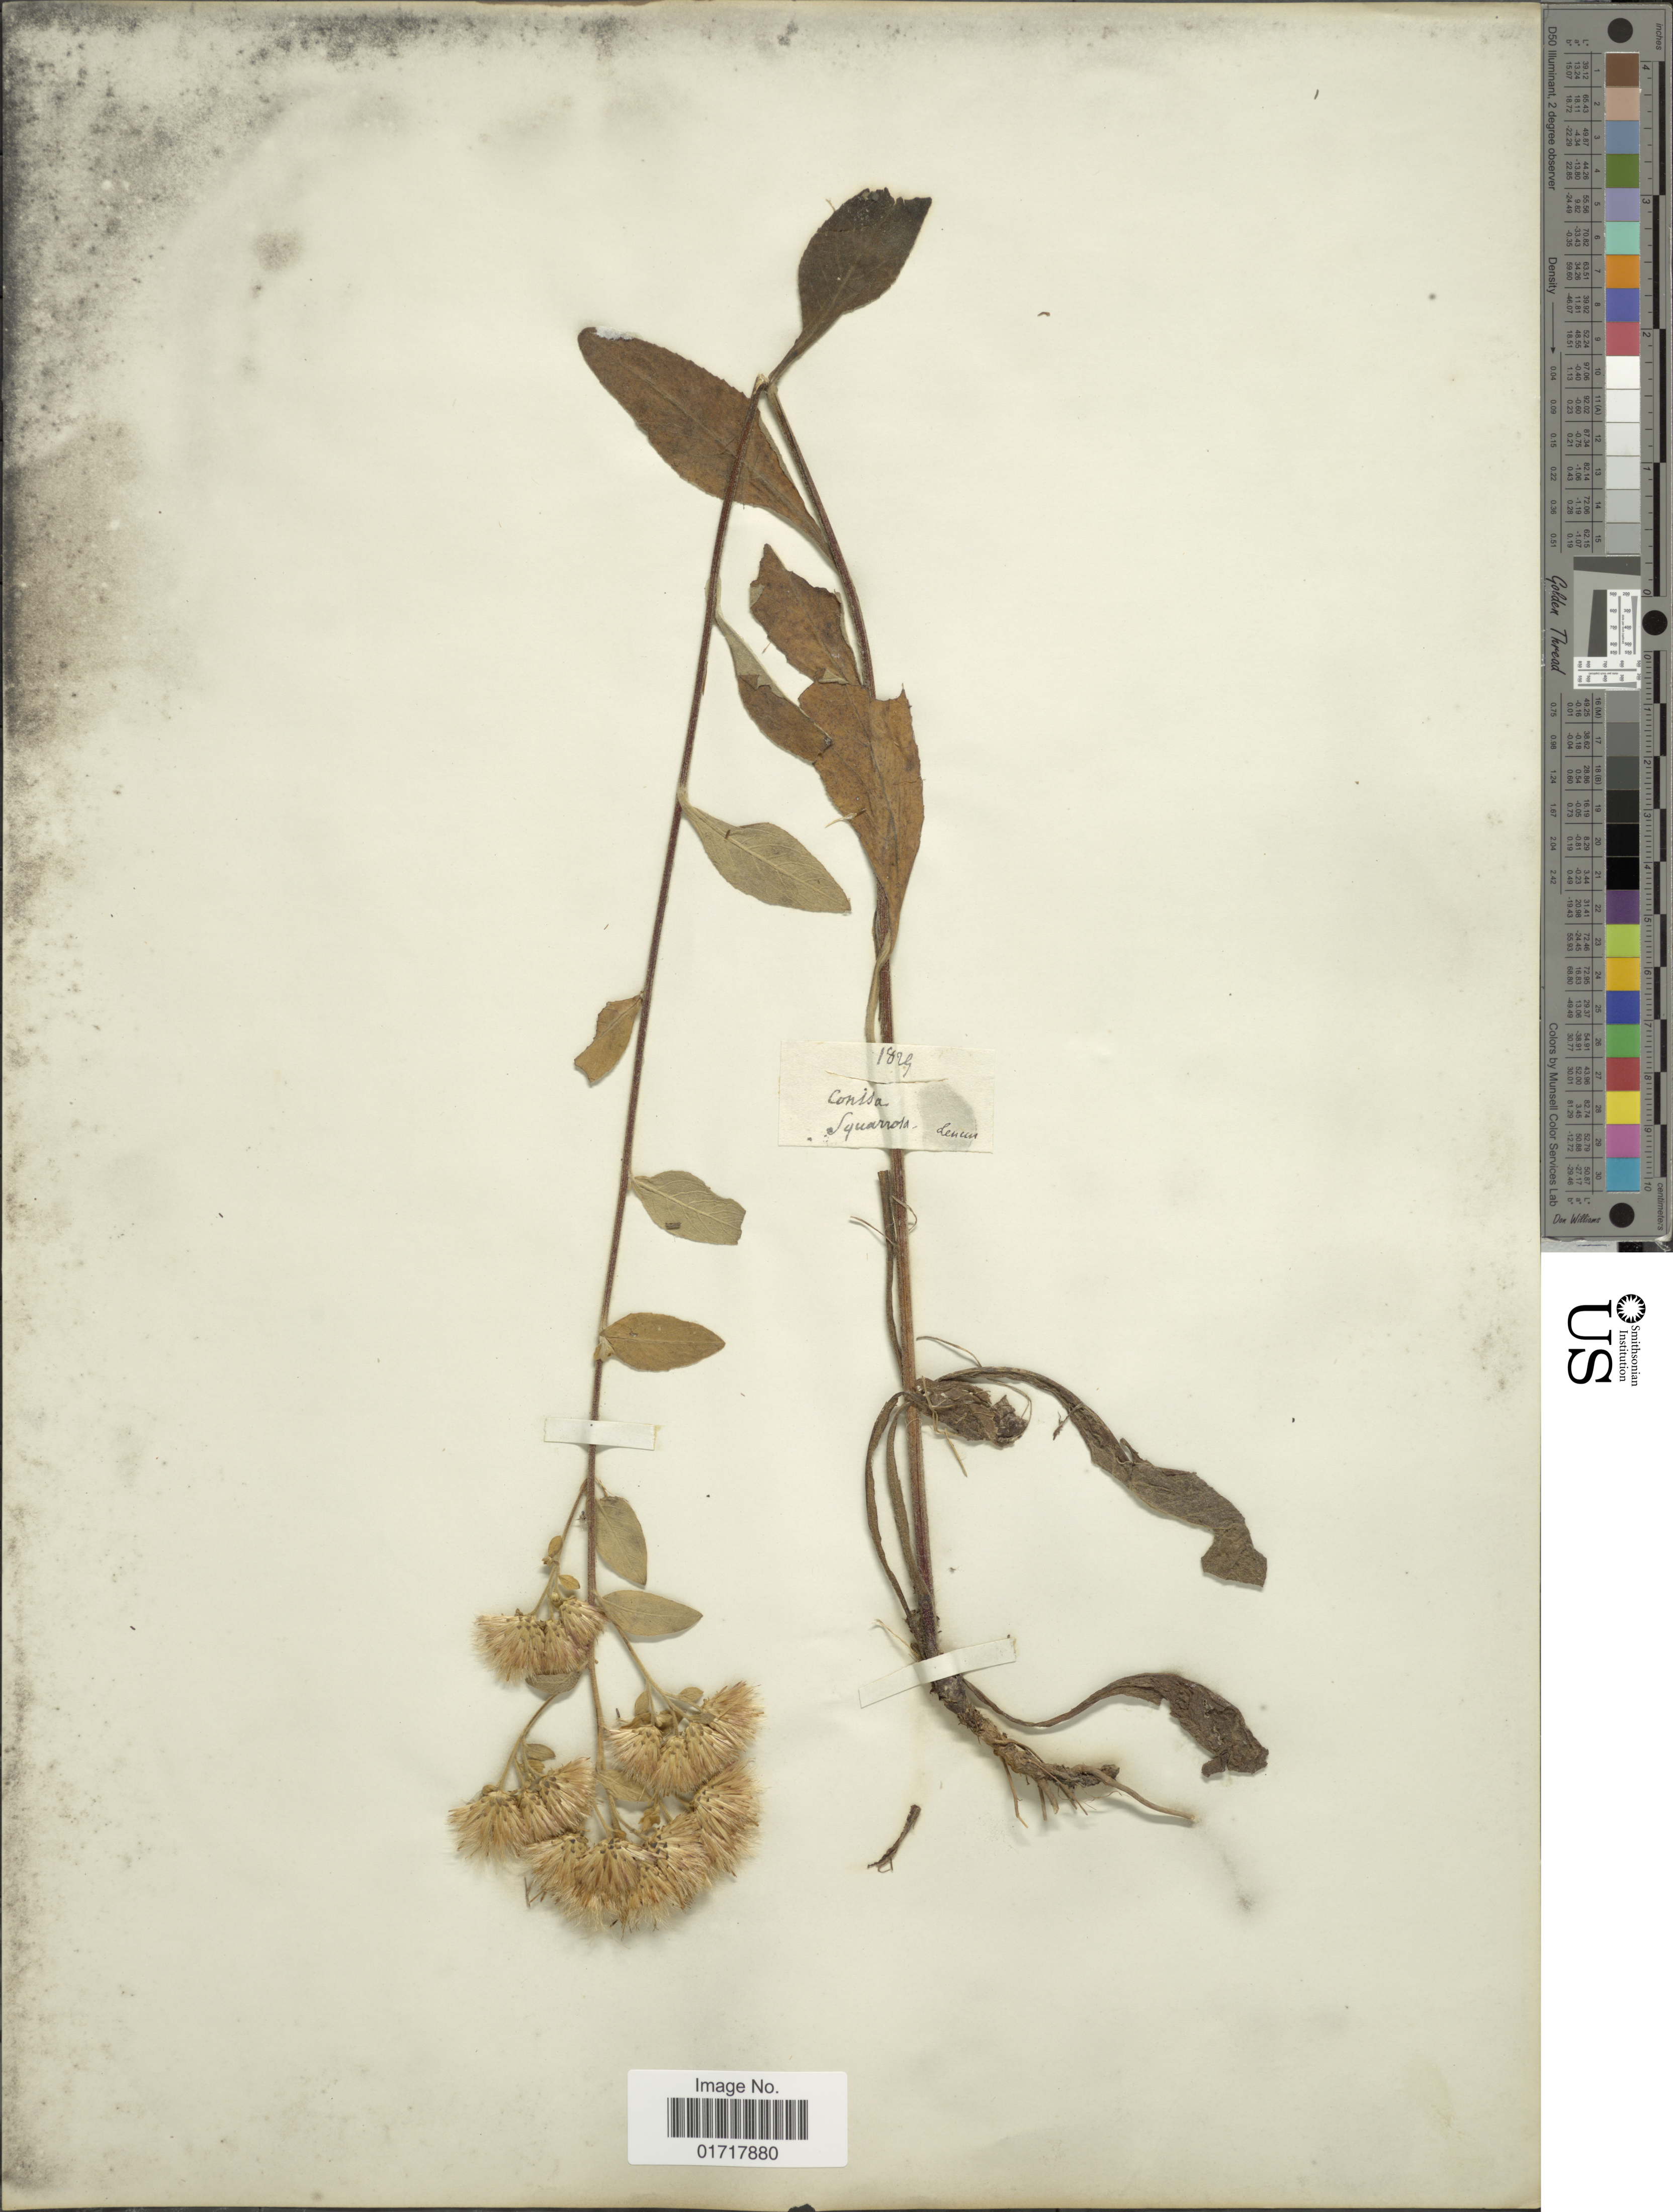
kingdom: Plantae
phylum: Tracheophyta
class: Magnoliopsida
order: Asterales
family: Asteraceae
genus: Conyza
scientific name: Conyza squamosa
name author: Bory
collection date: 1829